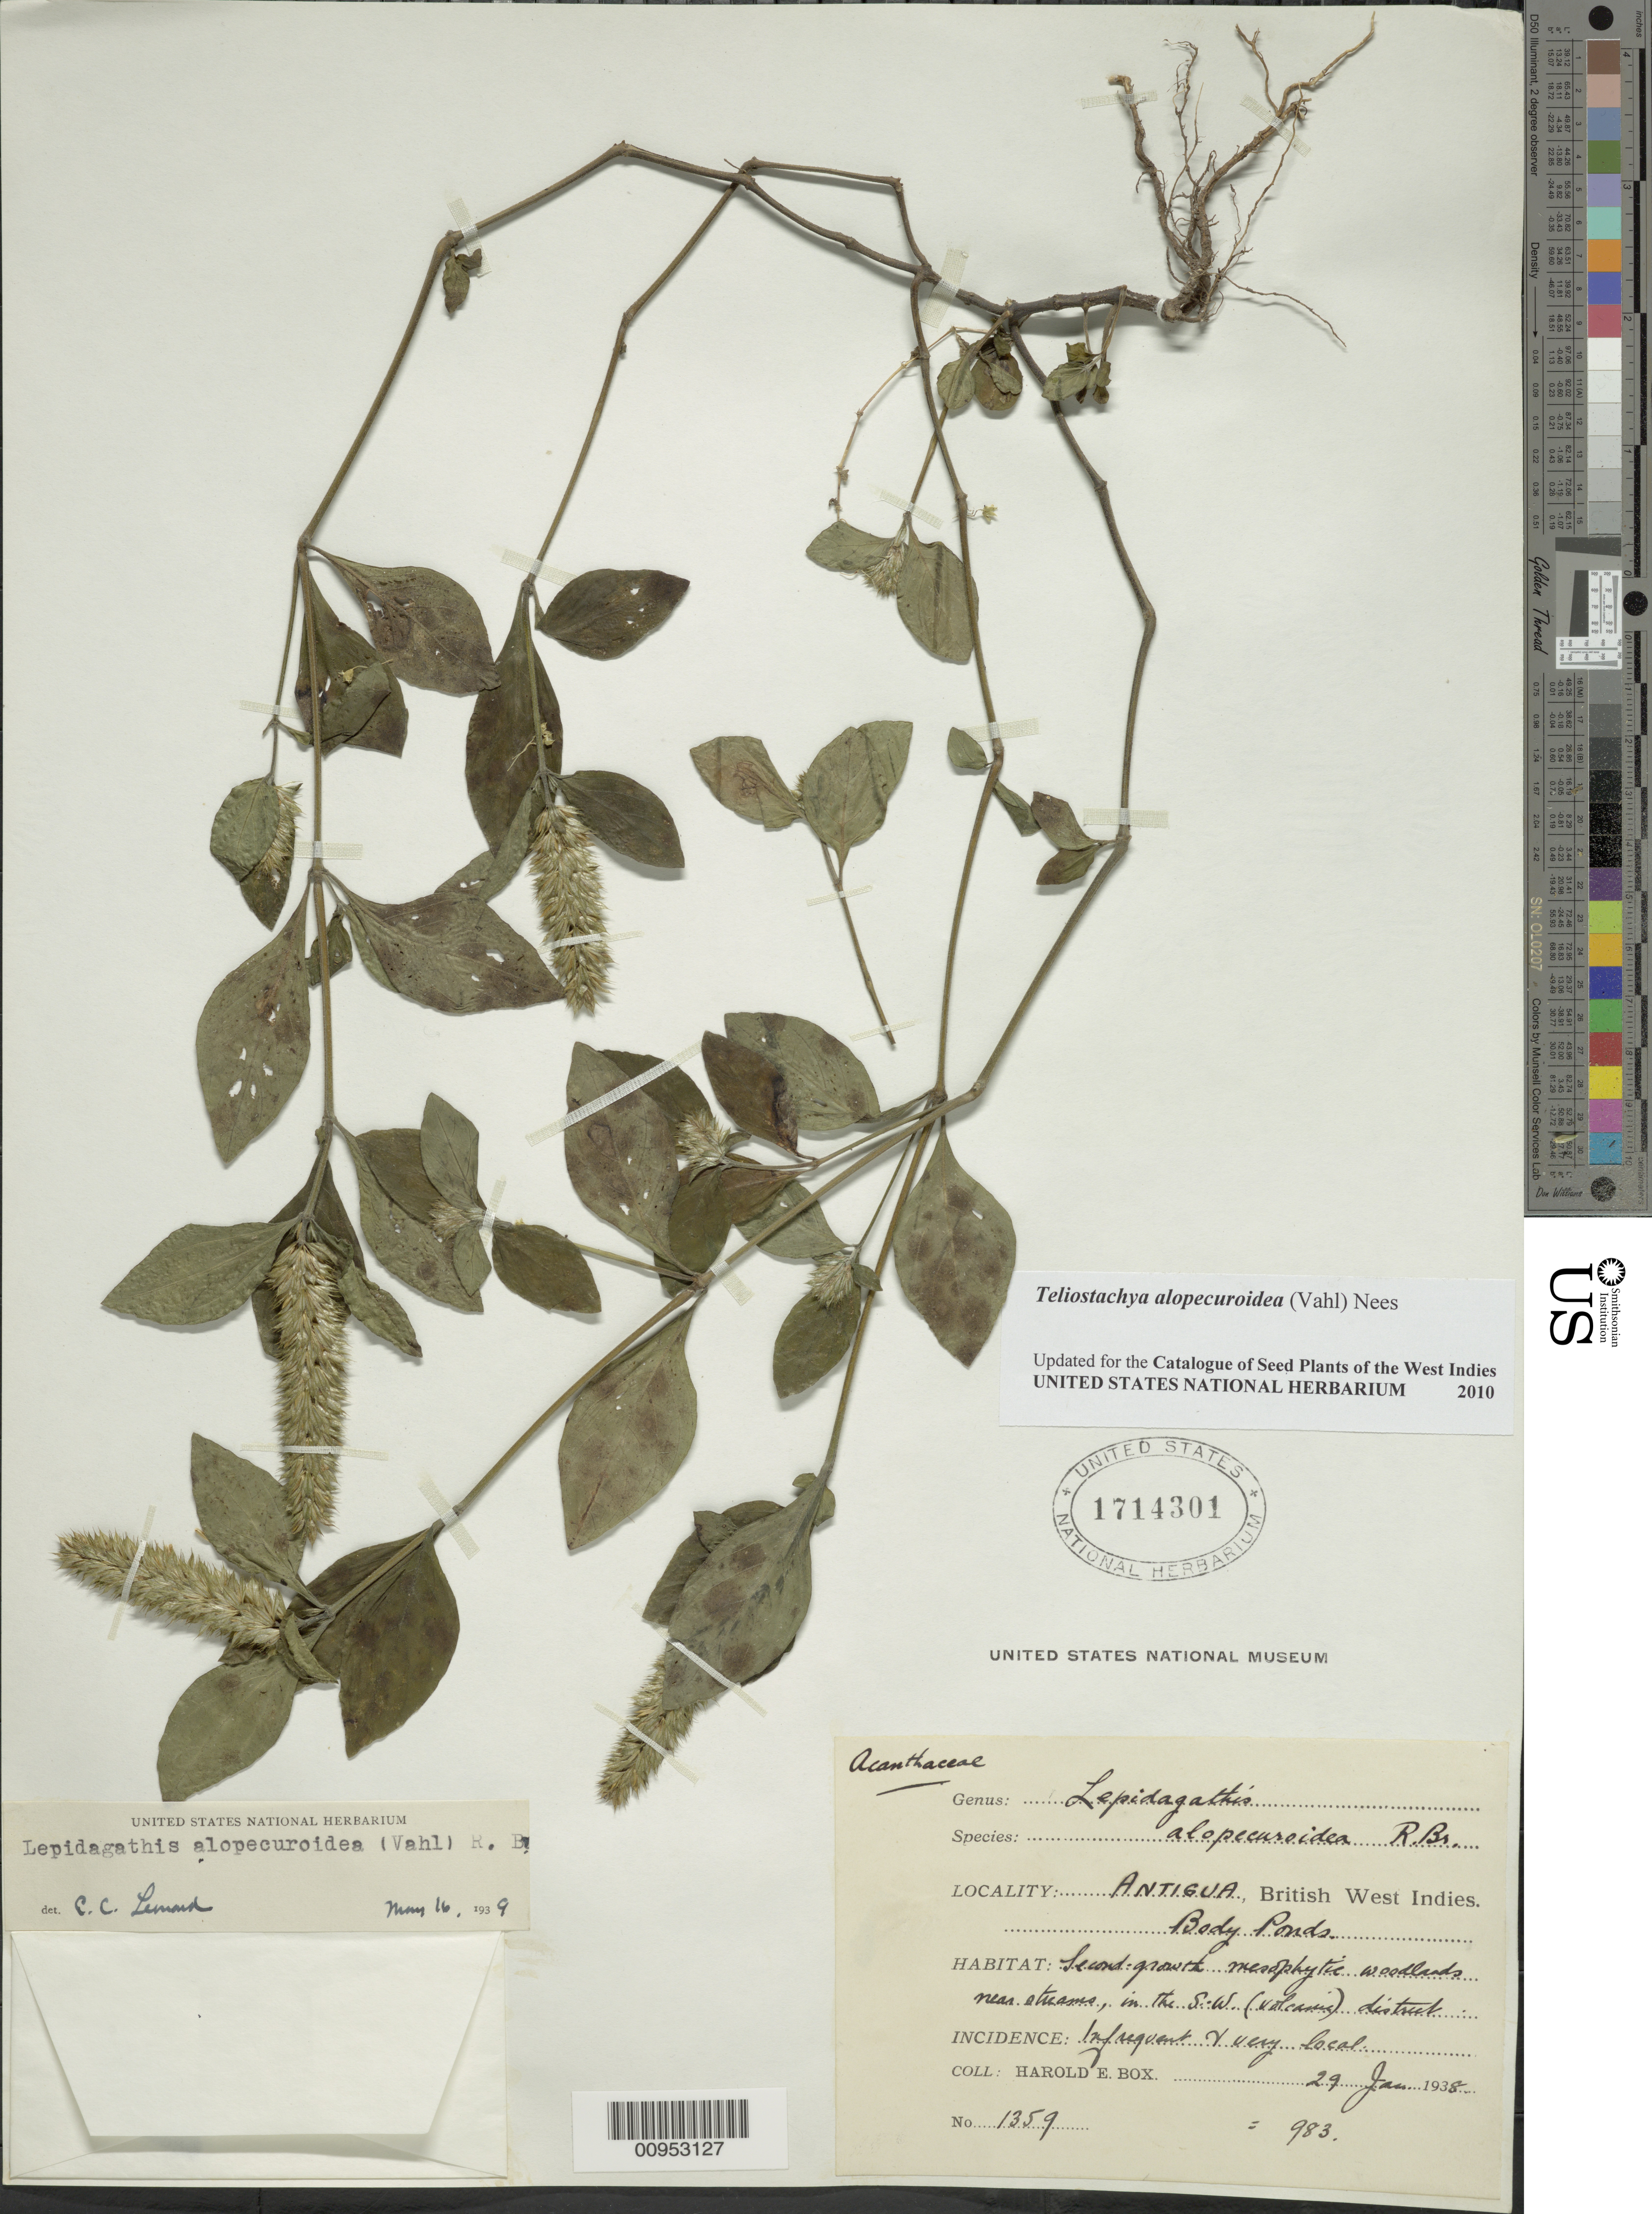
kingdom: Plantae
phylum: Tracheophyta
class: Magnoliopsida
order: Lamiales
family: Acanthaceae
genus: Teliostachya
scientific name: Teliostachya alopecuroidea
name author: (Vahl) Nees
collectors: H. E. Box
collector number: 1359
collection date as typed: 29 Jan 1938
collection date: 1938-01-29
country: Antigua and Barbuda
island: Antigua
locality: Body Ponds, in S.W. (volcanic) district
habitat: Second growth mesophytic woodlands near streams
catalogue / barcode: US 1714301